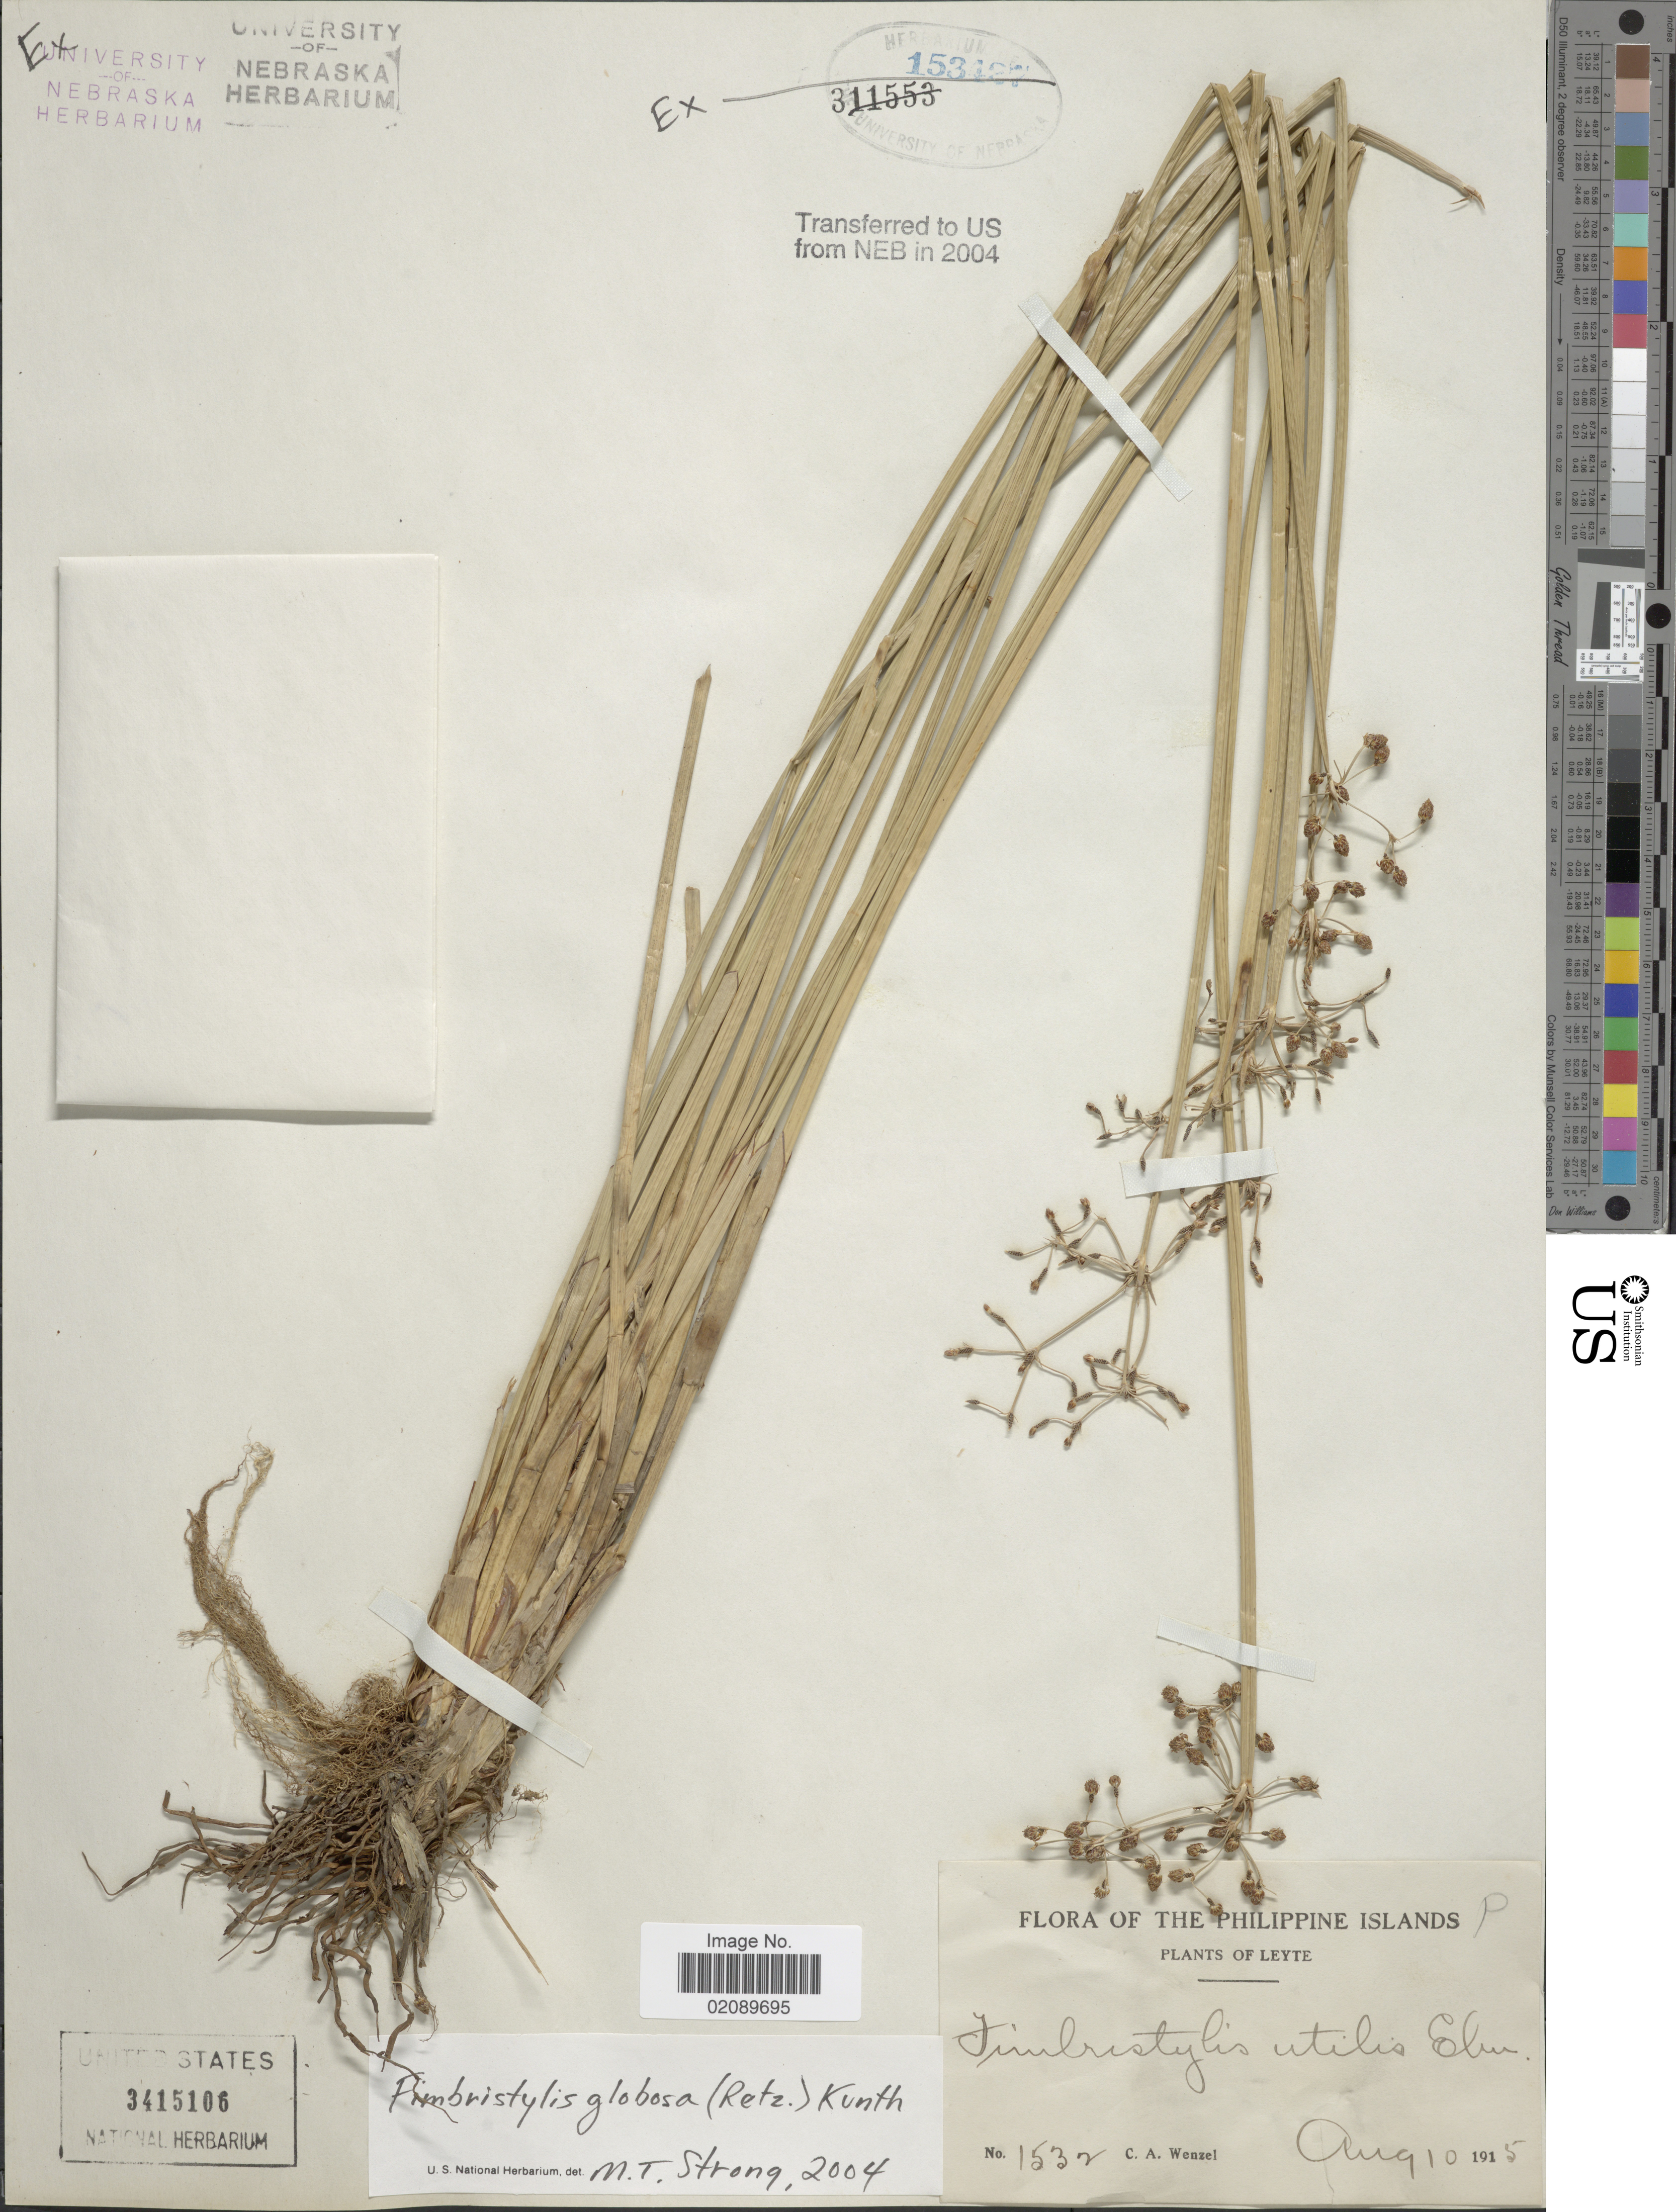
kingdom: Plantae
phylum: Tracheophyta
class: Liliopsida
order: Poales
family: Cyperaceae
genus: Fimbristylis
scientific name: Fimbristylis umbellaris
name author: (Lam.) Vahl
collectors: C. Wenzel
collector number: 1532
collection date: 1915-08-10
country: Philippines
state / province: Eastern Visayas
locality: Leyte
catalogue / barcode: US 3415106